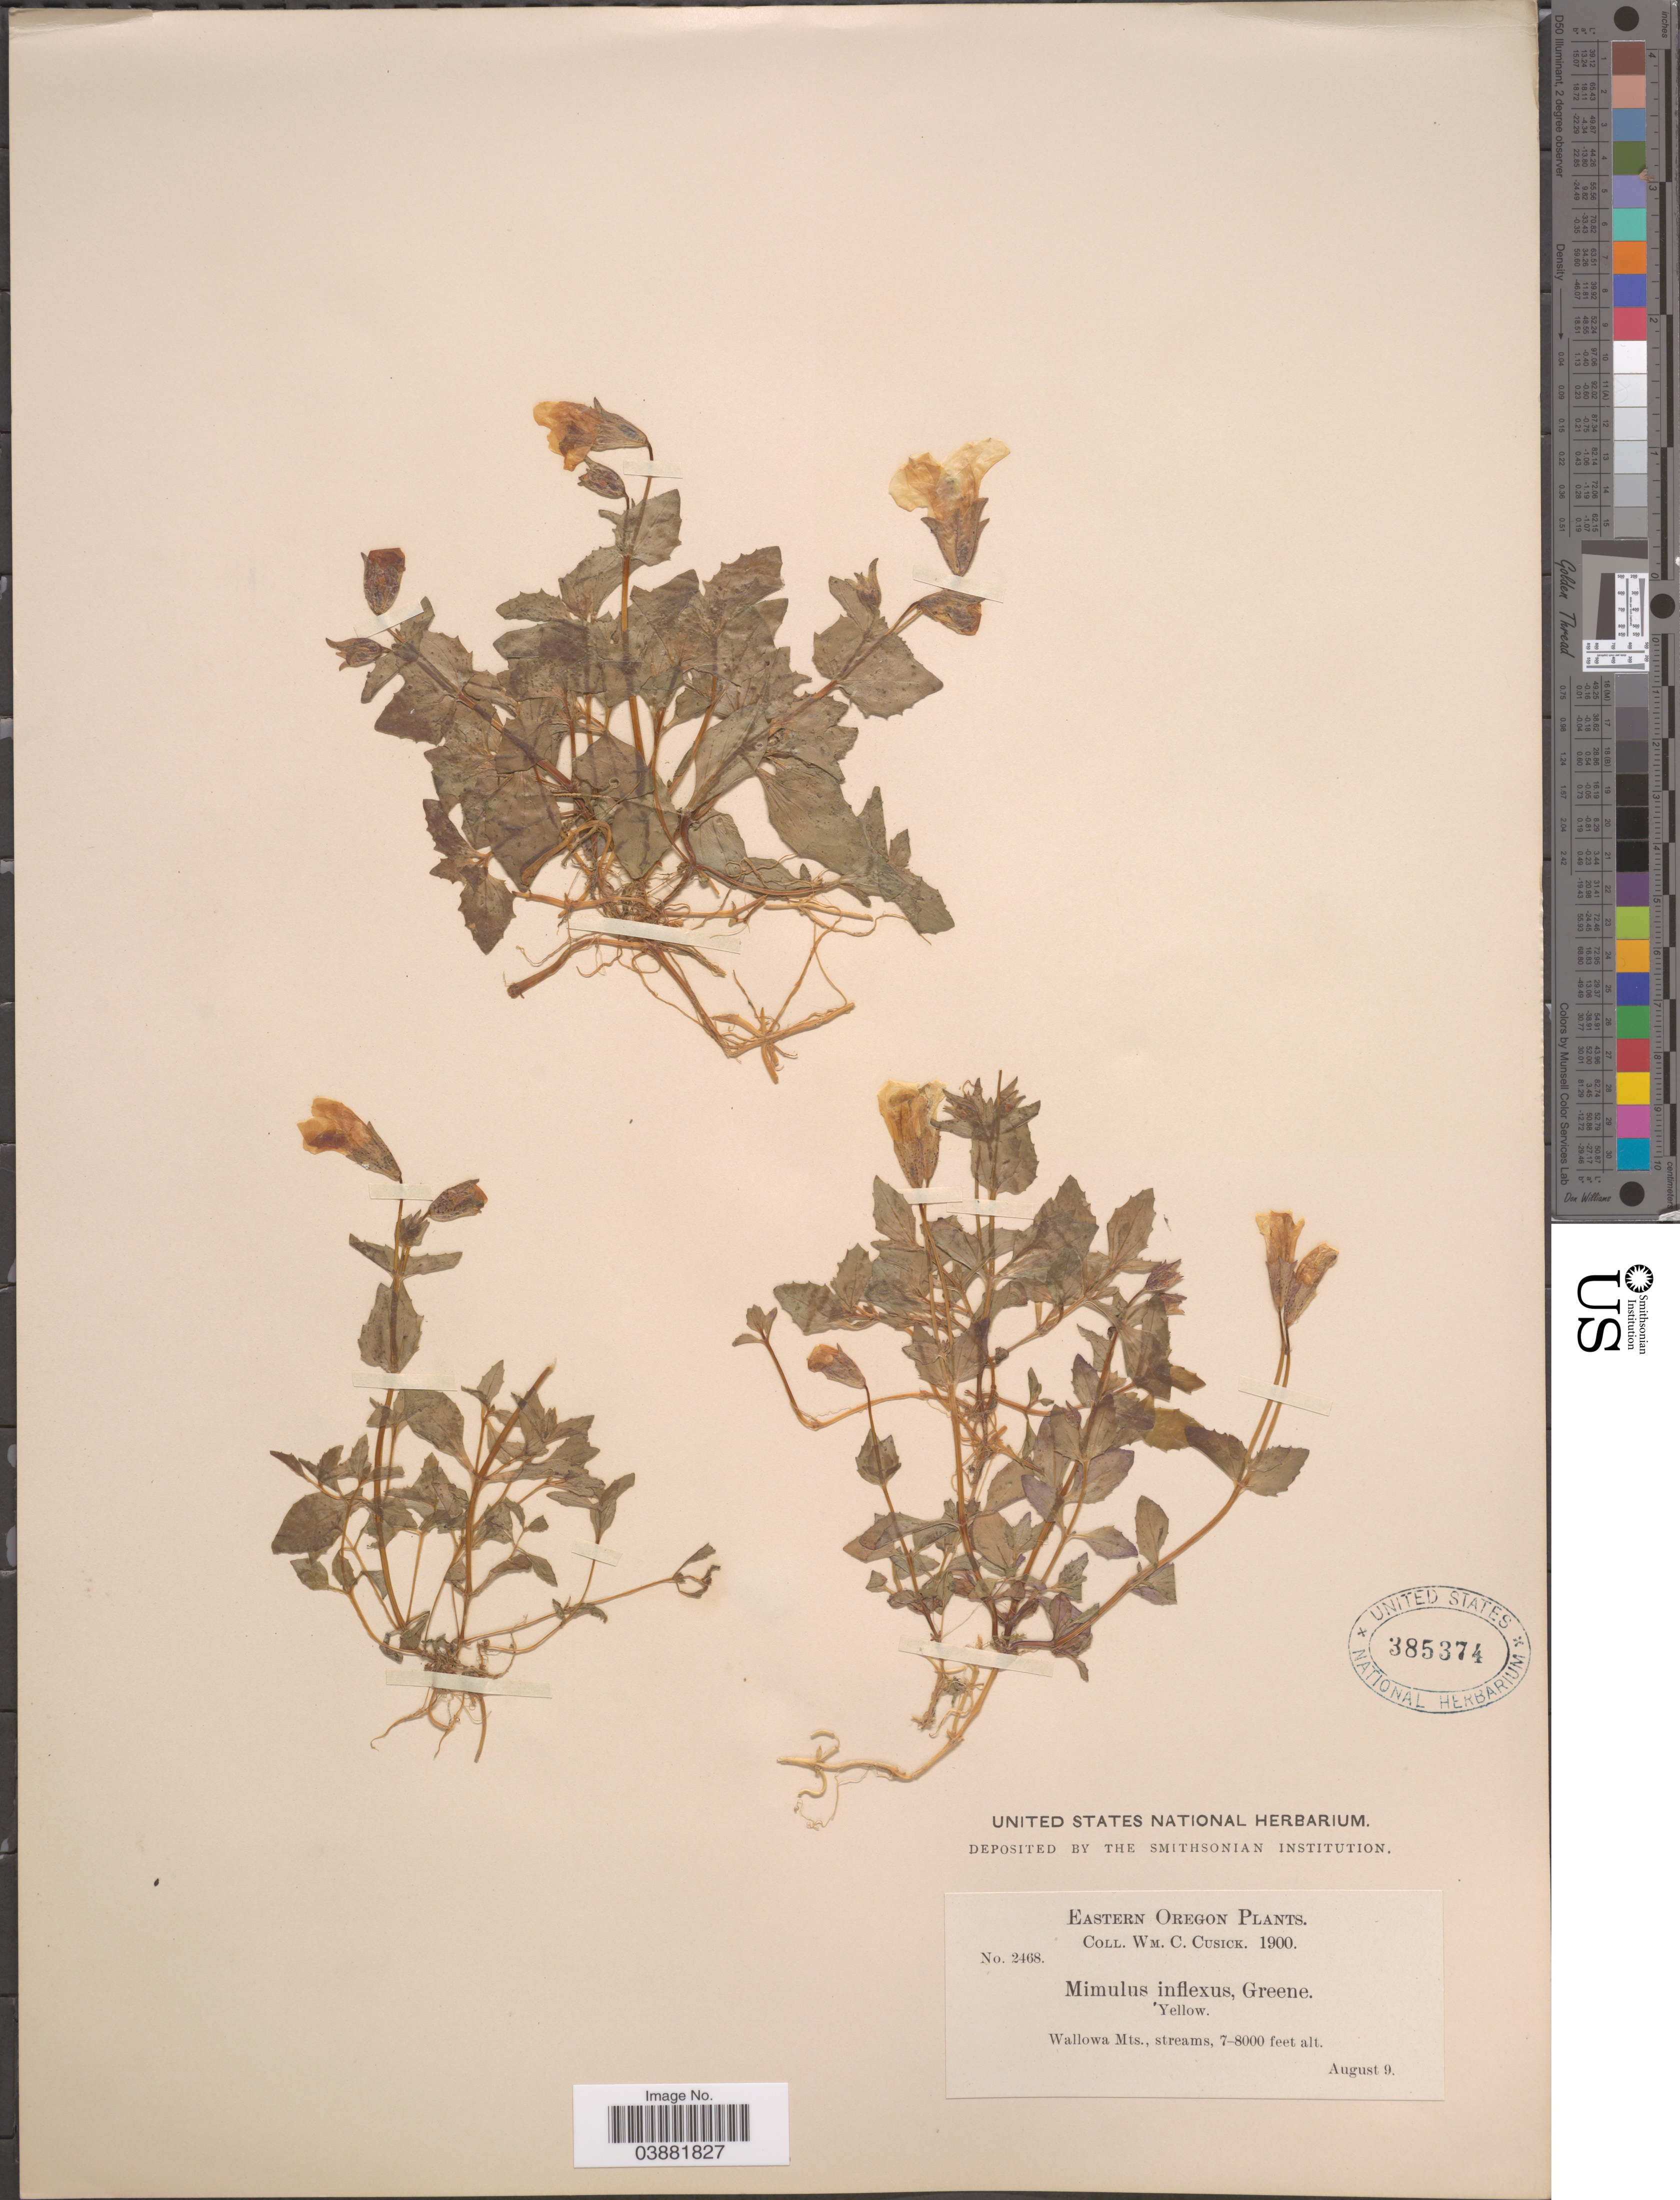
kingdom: Plantae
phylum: Tracheophyta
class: Magnoliopsida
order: Lamiales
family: Phrymaceae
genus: Mimulus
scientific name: Mimulus implexus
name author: Greene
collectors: W. C. Cusick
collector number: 2468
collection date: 1900-08-09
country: United States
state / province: Oregon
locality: Eastern Oregon. Wallowa Mts.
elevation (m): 2134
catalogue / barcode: US 385374